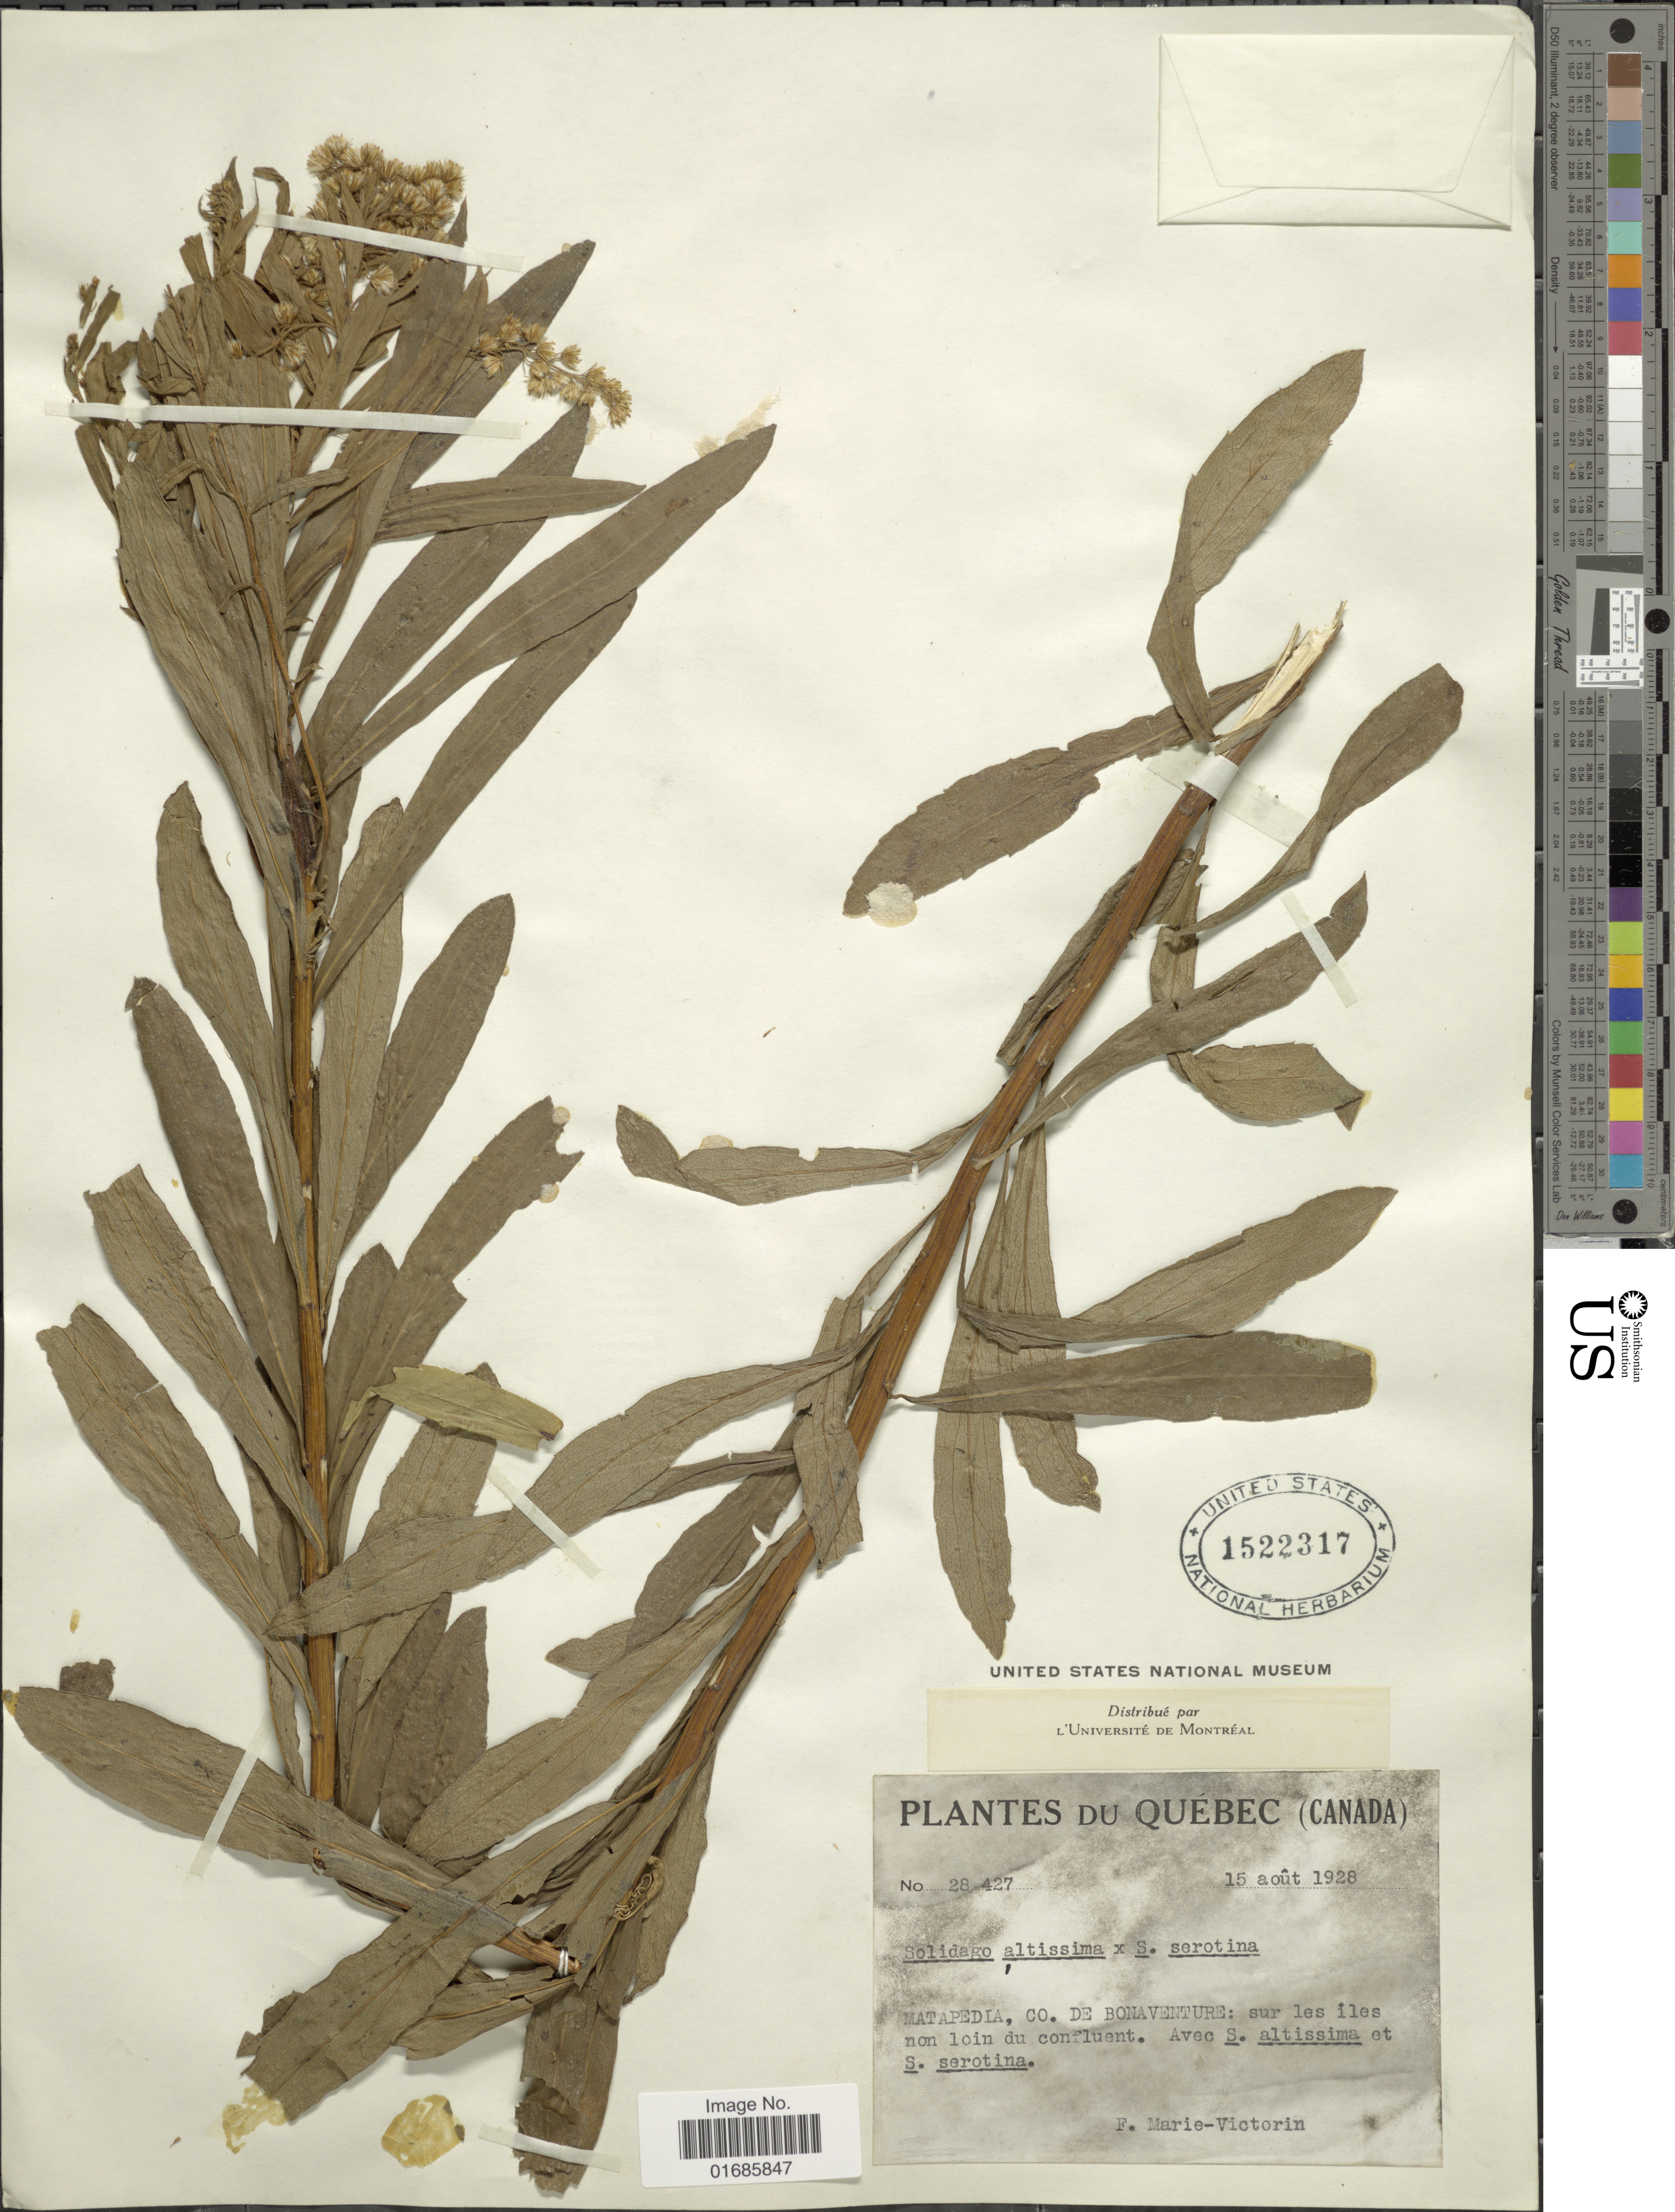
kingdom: Plantae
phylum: Tracheophyta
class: Magnoliopsida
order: Asterales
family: Asteraceae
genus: Solidago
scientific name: Solidago canadensis var. scabra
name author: (Muhl. ex Willd.) Torr. & A. Gray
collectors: F. Marie-Victorin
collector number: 28427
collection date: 1928-08-15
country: Canada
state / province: Quebec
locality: Matapedia, Co. de Bonaventure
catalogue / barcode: US 1522317